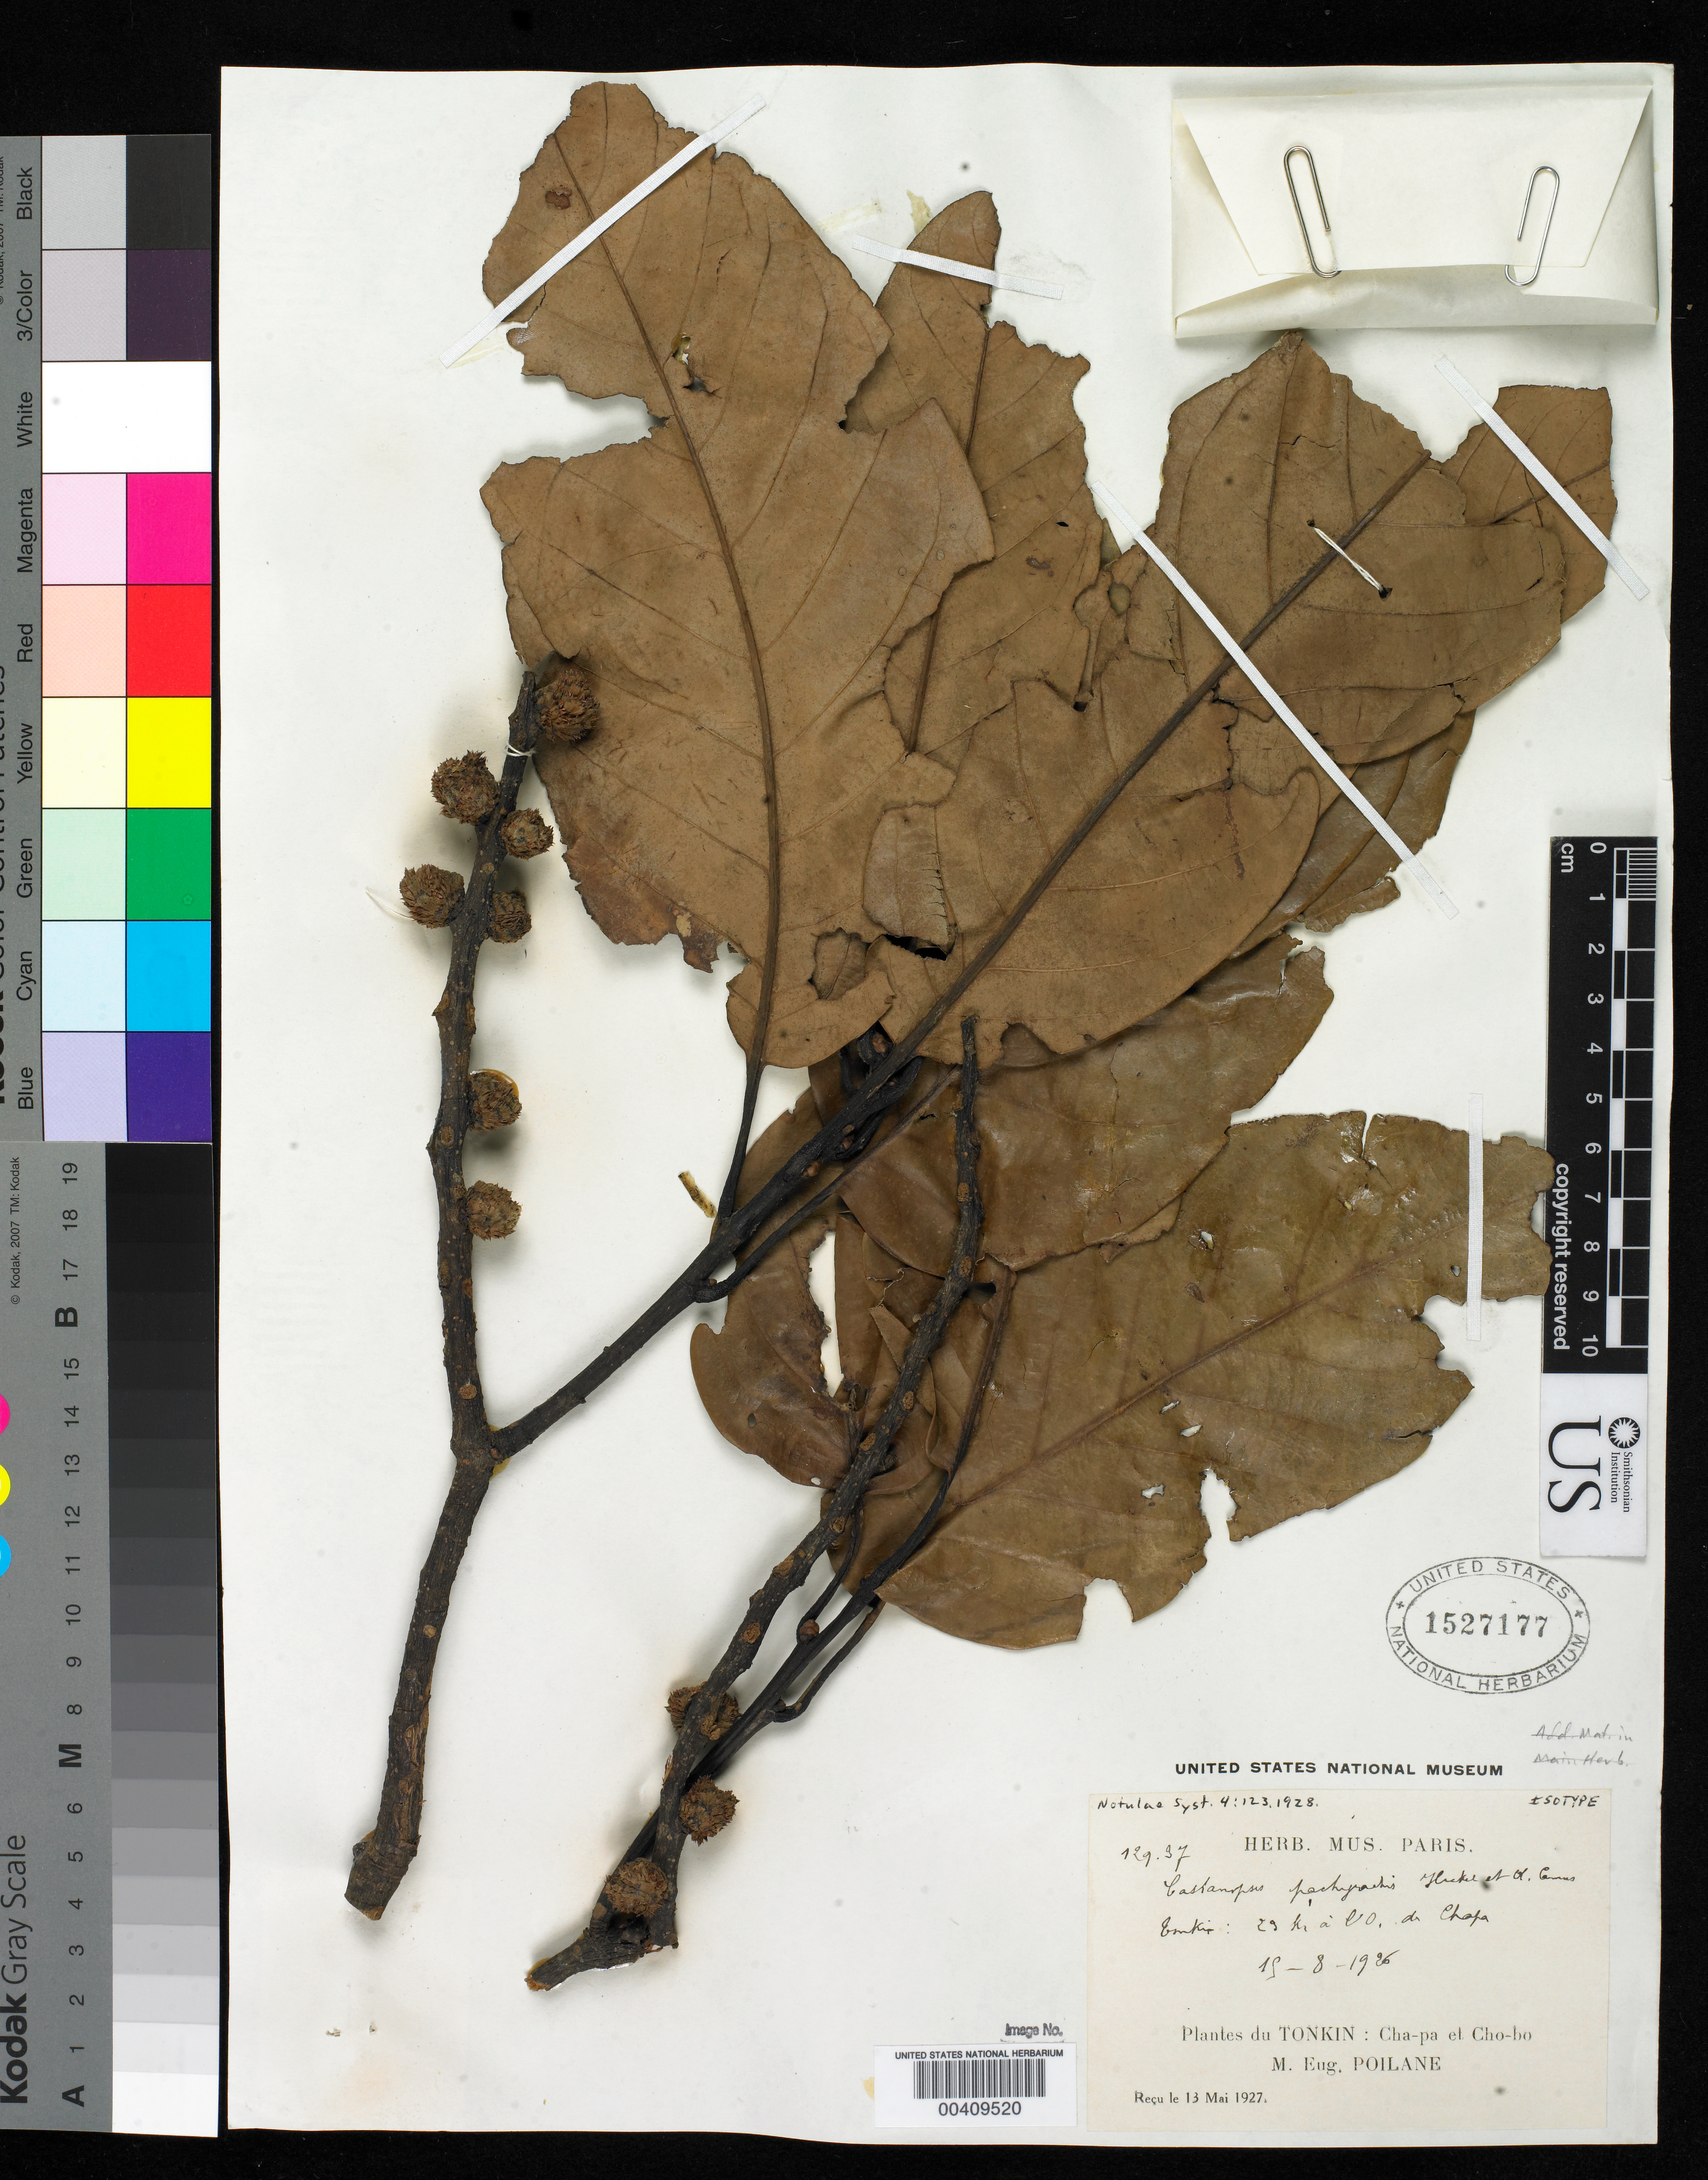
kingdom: Plantae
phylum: Tracheophyta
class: Magnoliopsida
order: Fagales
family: Fagaceae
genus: Castanopsis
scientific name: Castanopsis pachyrachis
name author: Hickel & A. Camus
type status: Isotype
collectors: E. Poilane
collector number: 12937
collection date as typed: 19 Aug 1926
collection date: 1926-08-19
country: Vietnam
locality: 23 km a l'oueste de Chapa.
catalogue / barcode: US 1527177